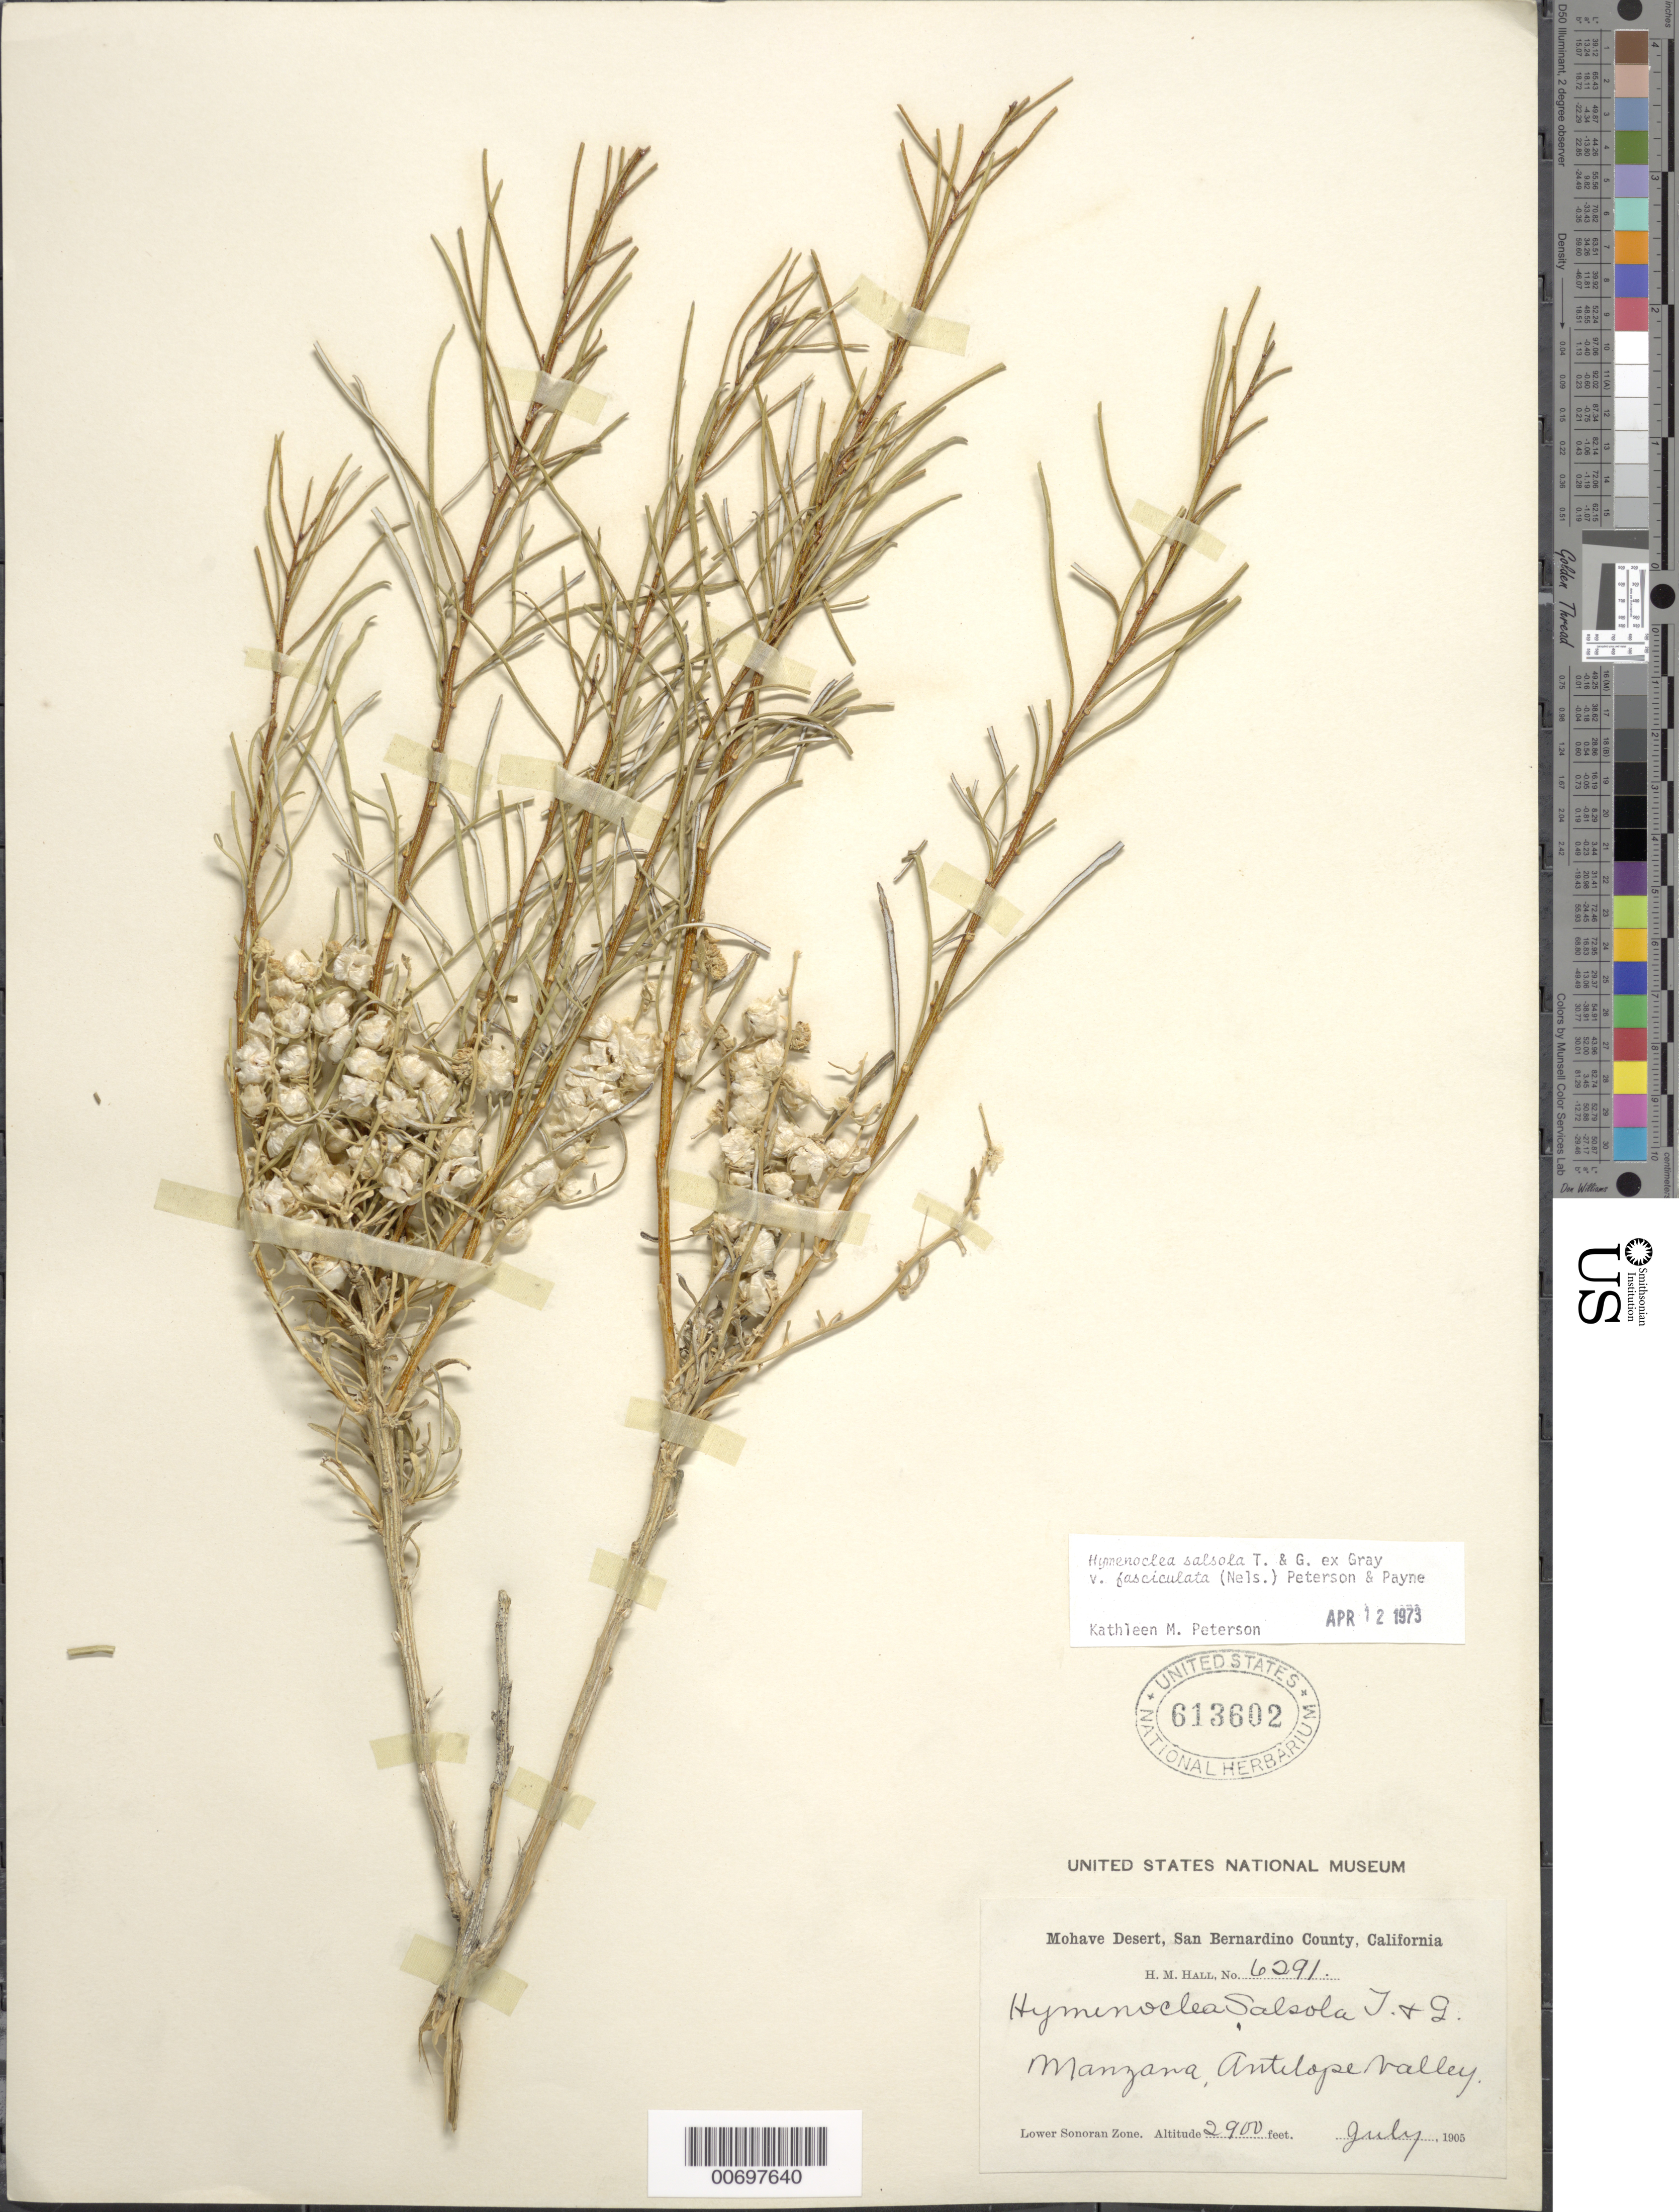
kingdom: Plantae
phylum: Tracheophyta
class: Magnoliopsida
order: Asterales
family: Asteraceae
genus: Hymenoclea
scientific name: Hymenoclea salsola var. fasciculata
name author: (A. Nelson) K.M. Peterson & W.W.Payne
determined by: Peterson, Kathy M.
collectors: H. M. Hall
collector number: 6291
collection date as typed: Jul 1905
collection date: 1905-07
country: United States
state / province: California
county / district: San Bernardino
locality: Mohave Desert, Manzana, Antelope Valley.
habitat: Lower Sonoran Zone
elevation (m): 884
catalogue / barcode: US 613602